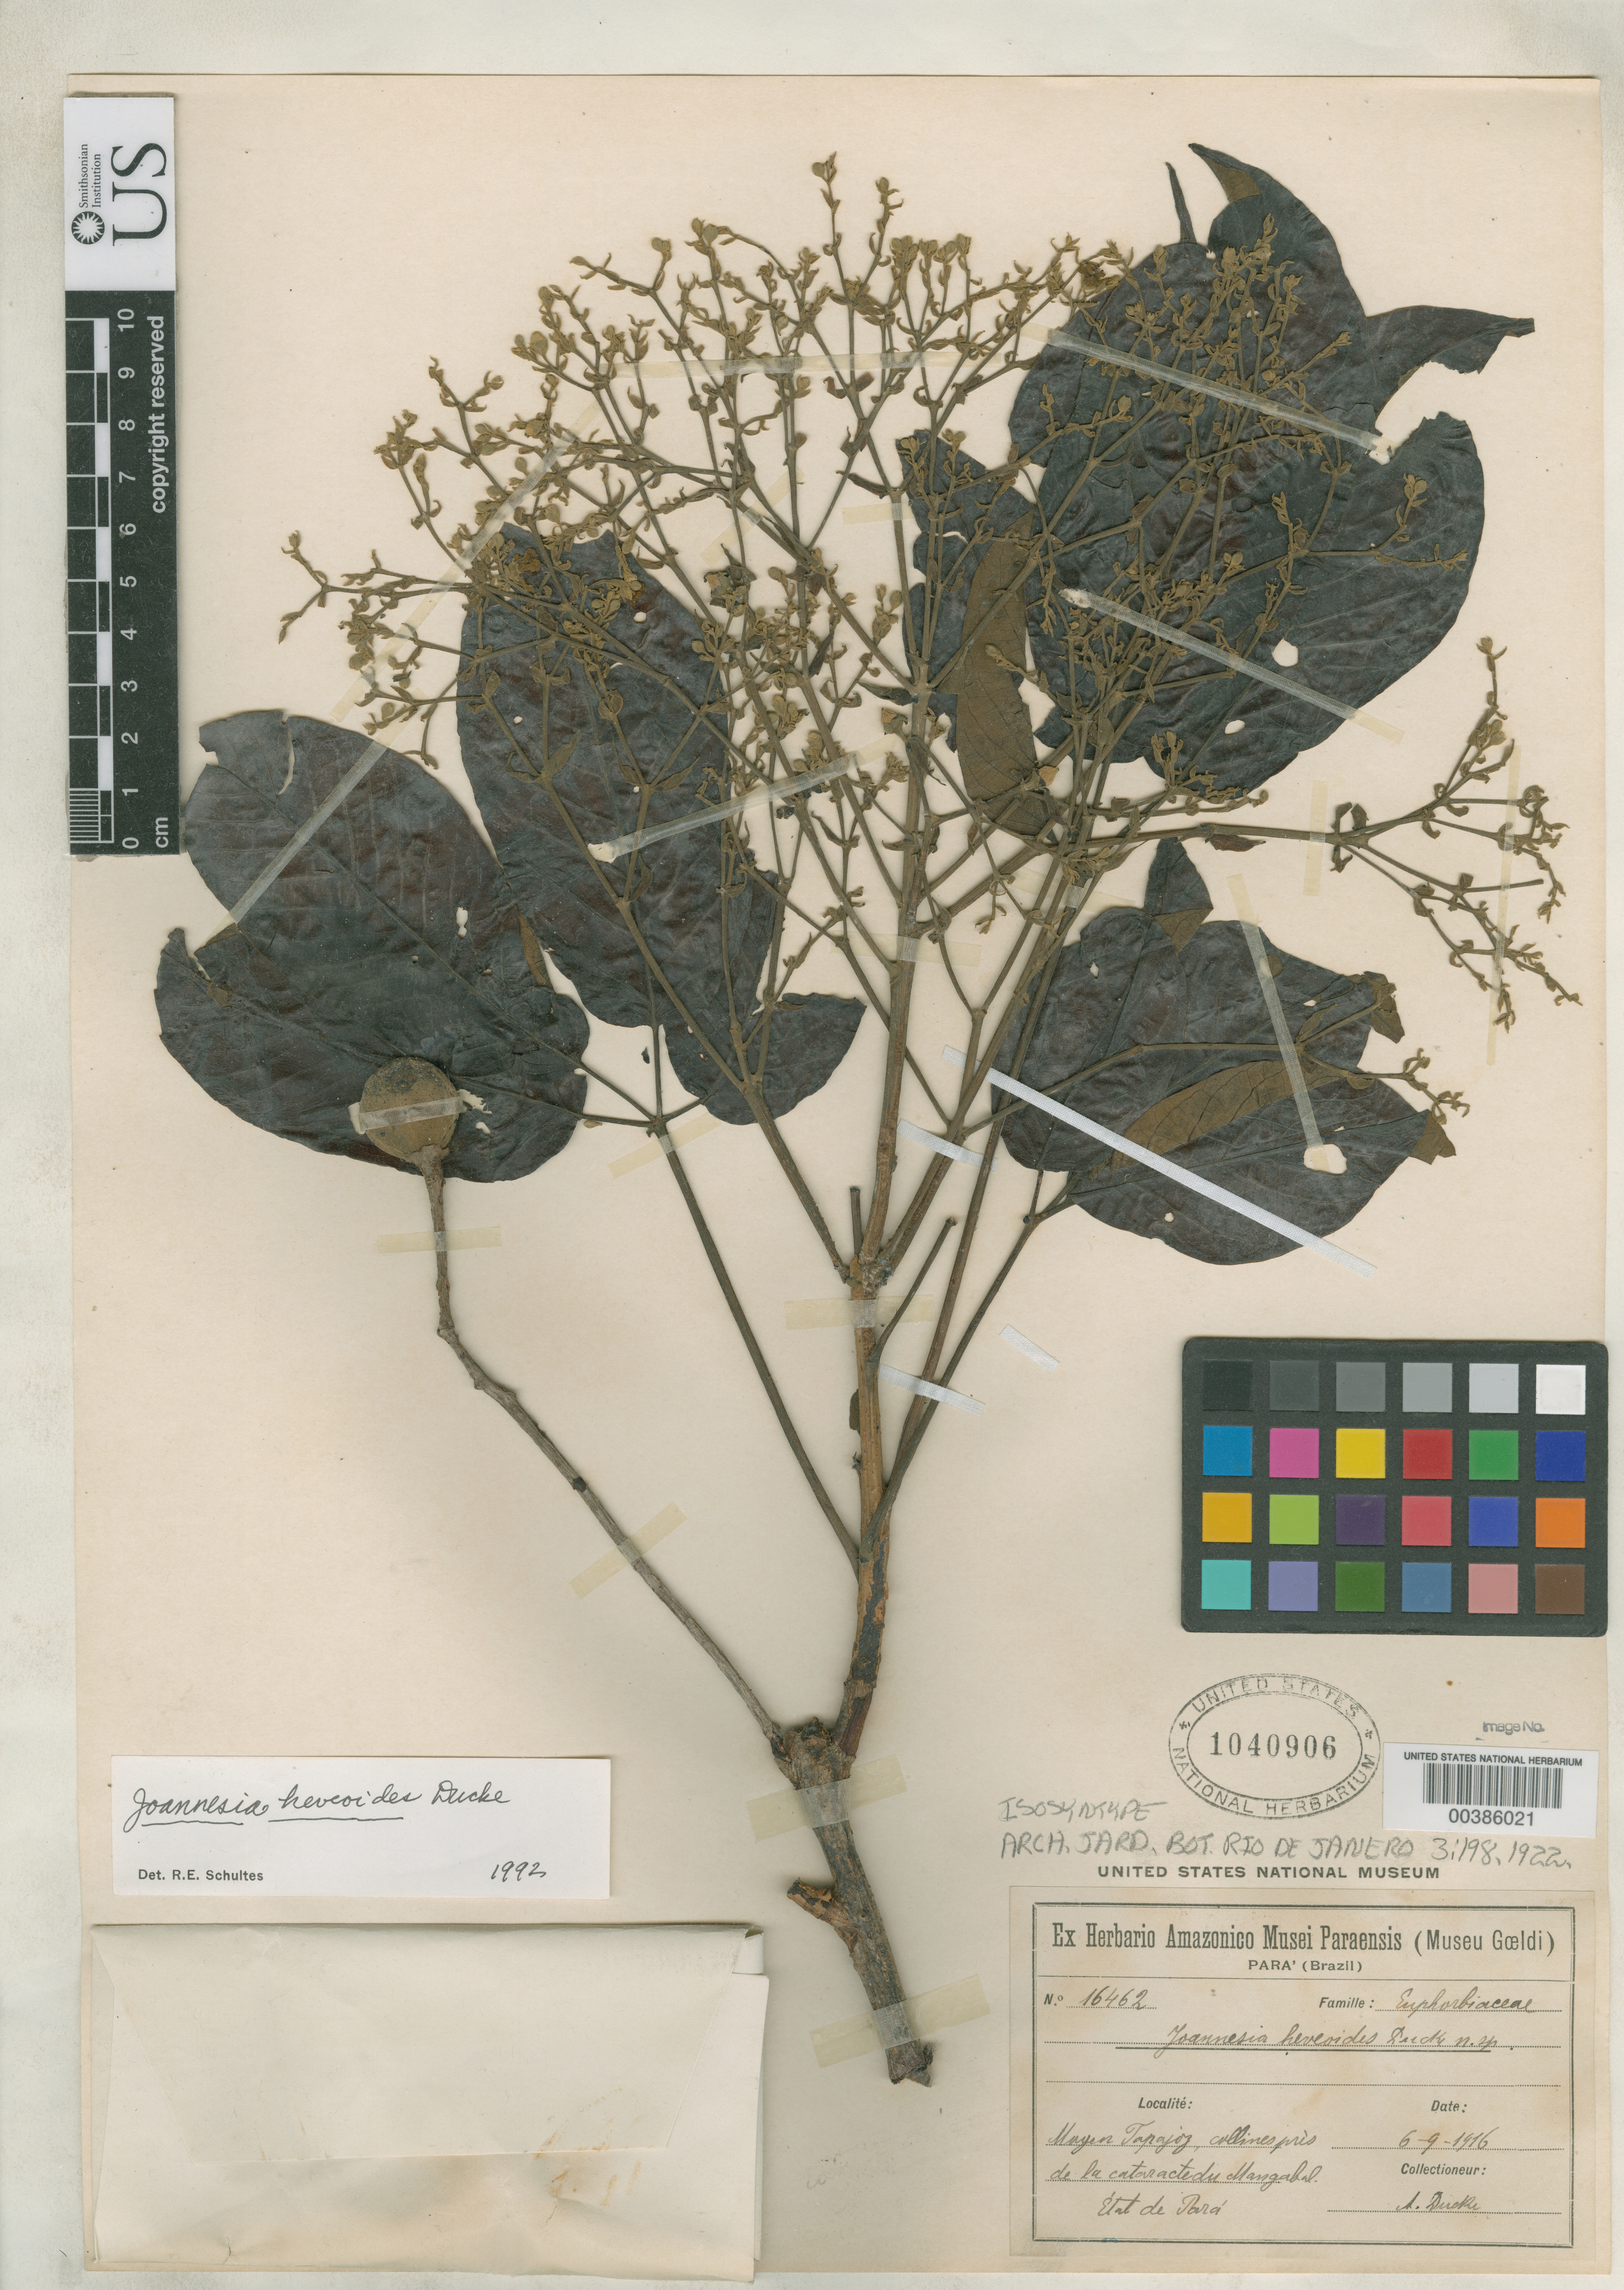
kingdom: Plantae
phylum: Tracheophyta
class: Magnoliopsida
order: Malpighiales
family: Euphorbiaceae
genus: Joannesia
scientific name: Joannesia heveoides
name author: Ducke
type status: Isosyntype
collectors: A. Ducke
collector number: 16462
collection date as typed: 06 Sep 1916 or 09 Jun 1916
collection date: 1916-06-09 or 1916-09-06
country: Brazil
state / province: Pará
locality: Mayen Tapajoz, collines pres de La cataracte du Mangabal.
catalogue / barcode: US 1040906